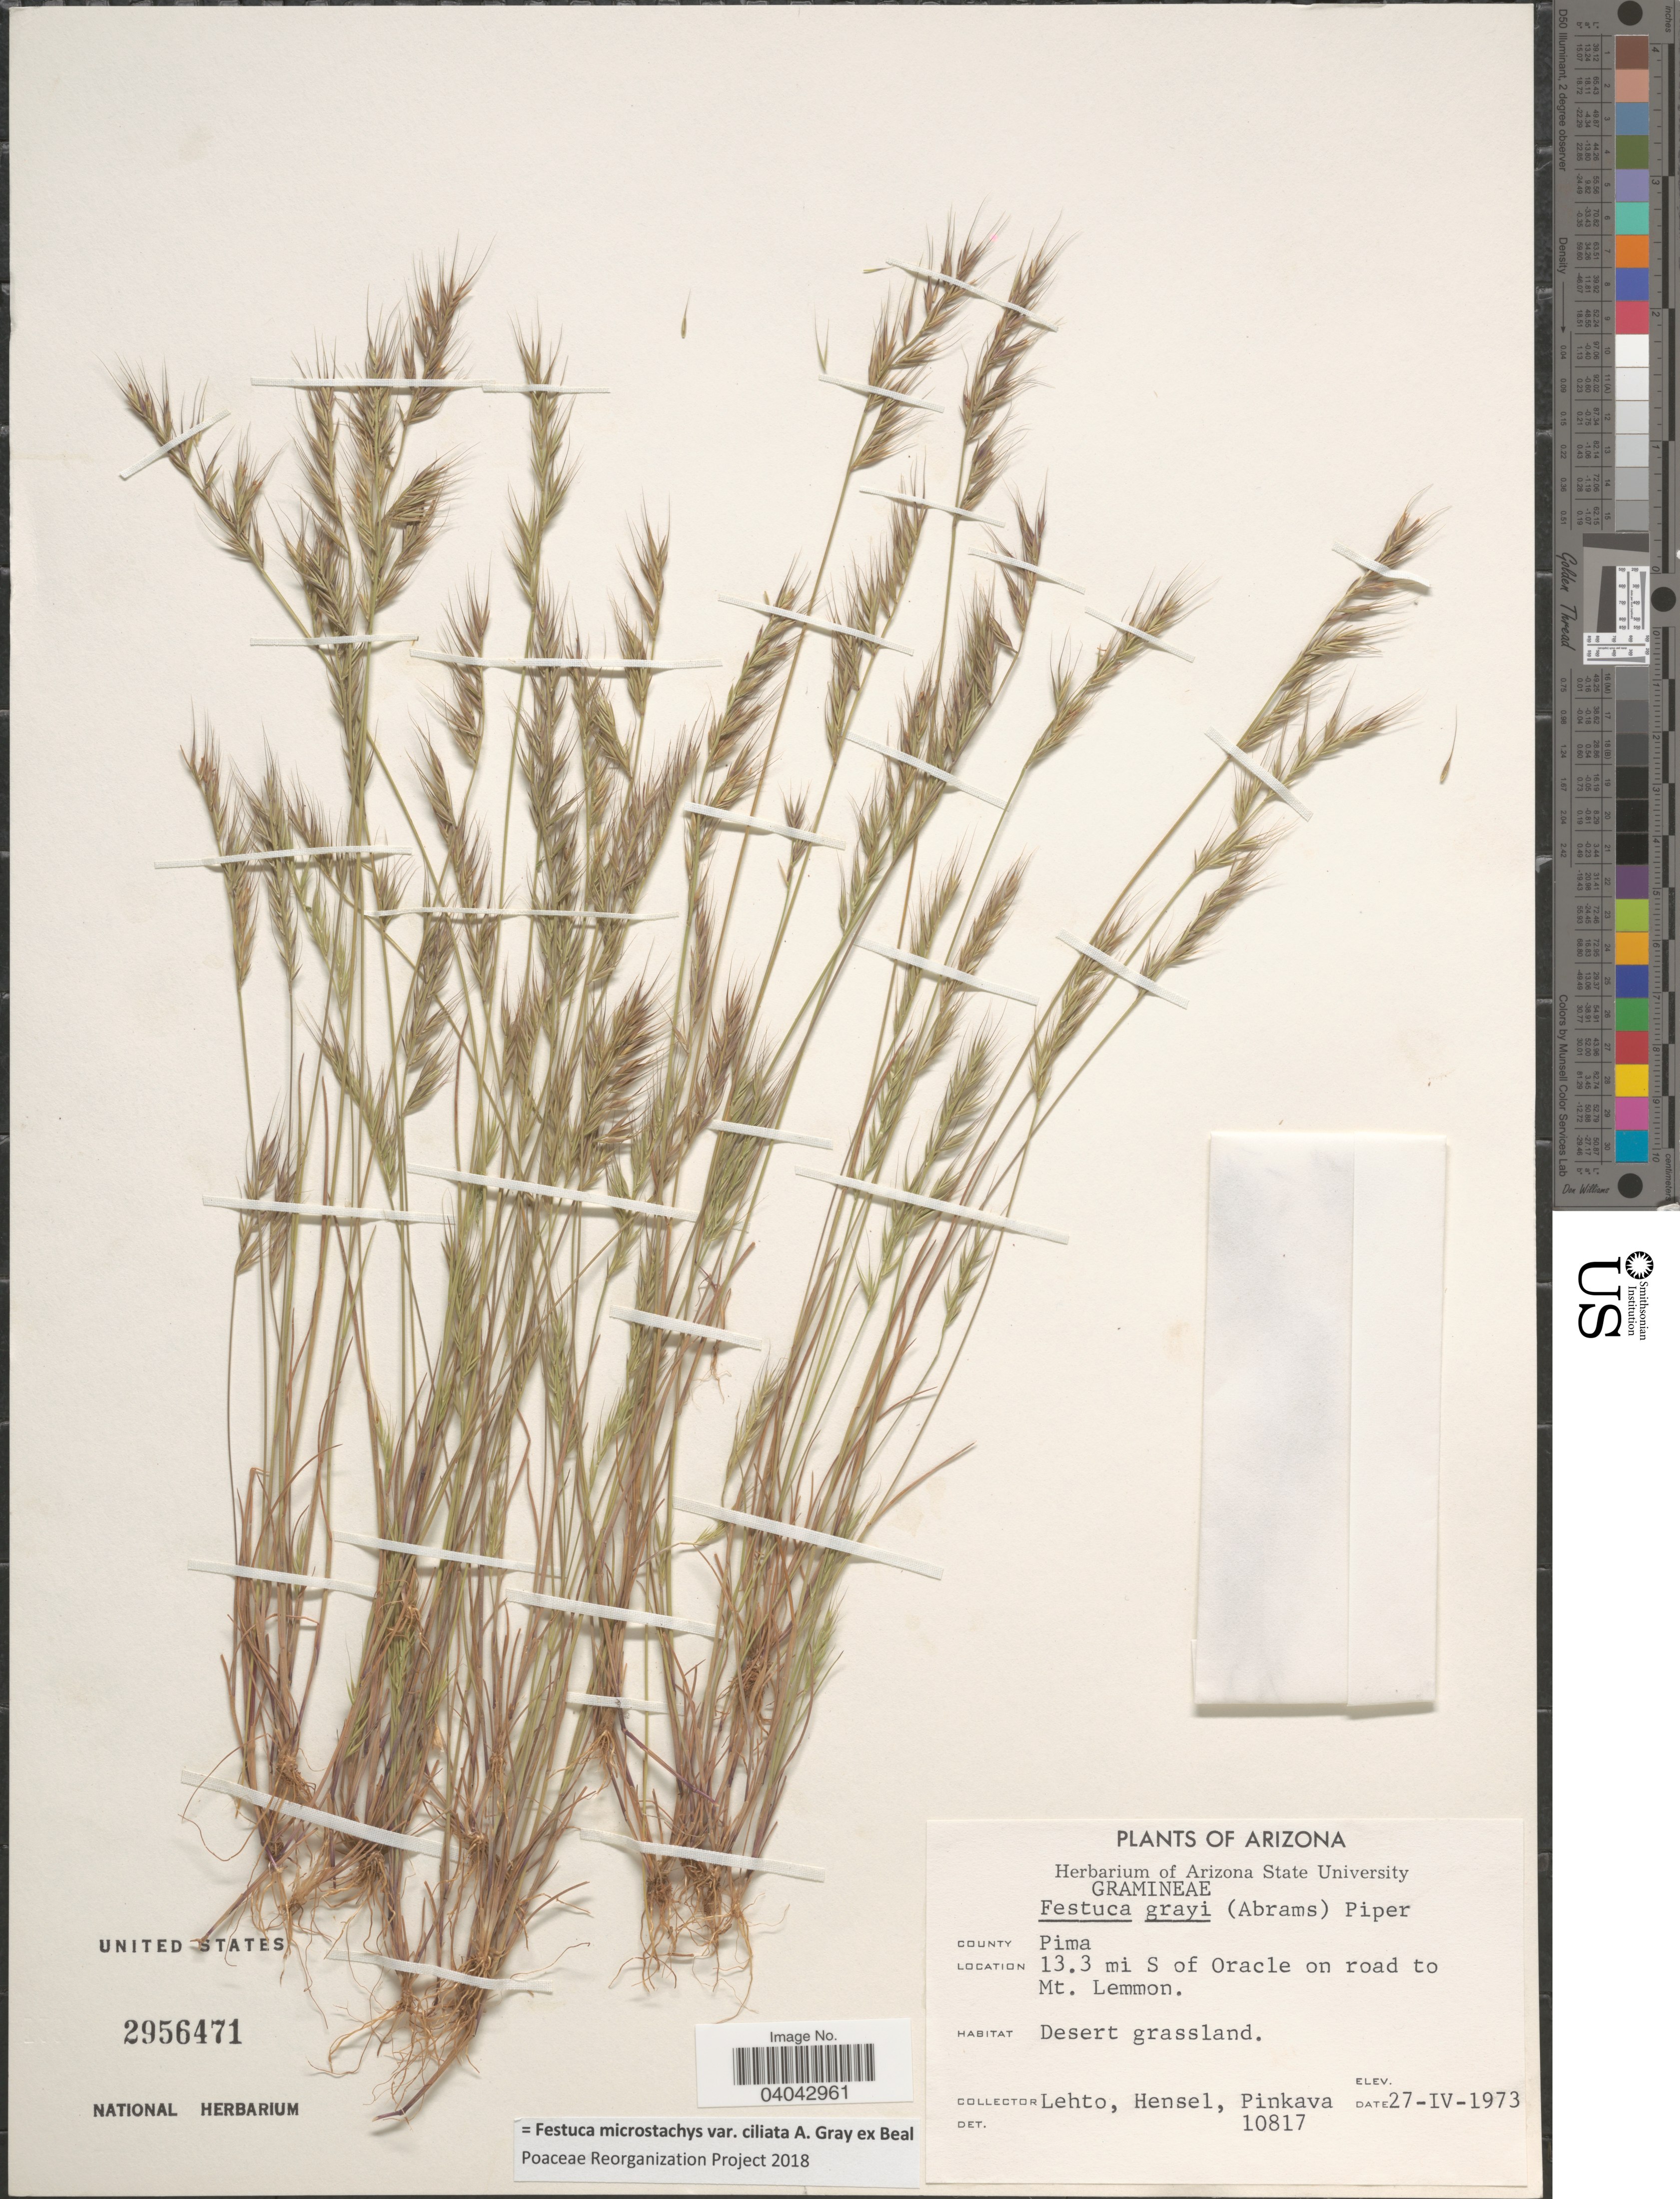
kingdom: Plantae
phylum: Tracheophyta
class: Liliopsida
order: Poales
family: Poaceae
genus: Festuca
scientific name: Festuca microstachys var. ciliata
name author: A. Gray ex W.J. Beal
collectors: -. Lehto, -. Hensel & -. Pinkava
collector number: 10817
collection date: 1973-04-27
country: United States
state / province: Arizona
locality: County Pima. 13.3 mi S of Oracle on road to Mt. Lemmon.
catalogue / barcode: US 2956471